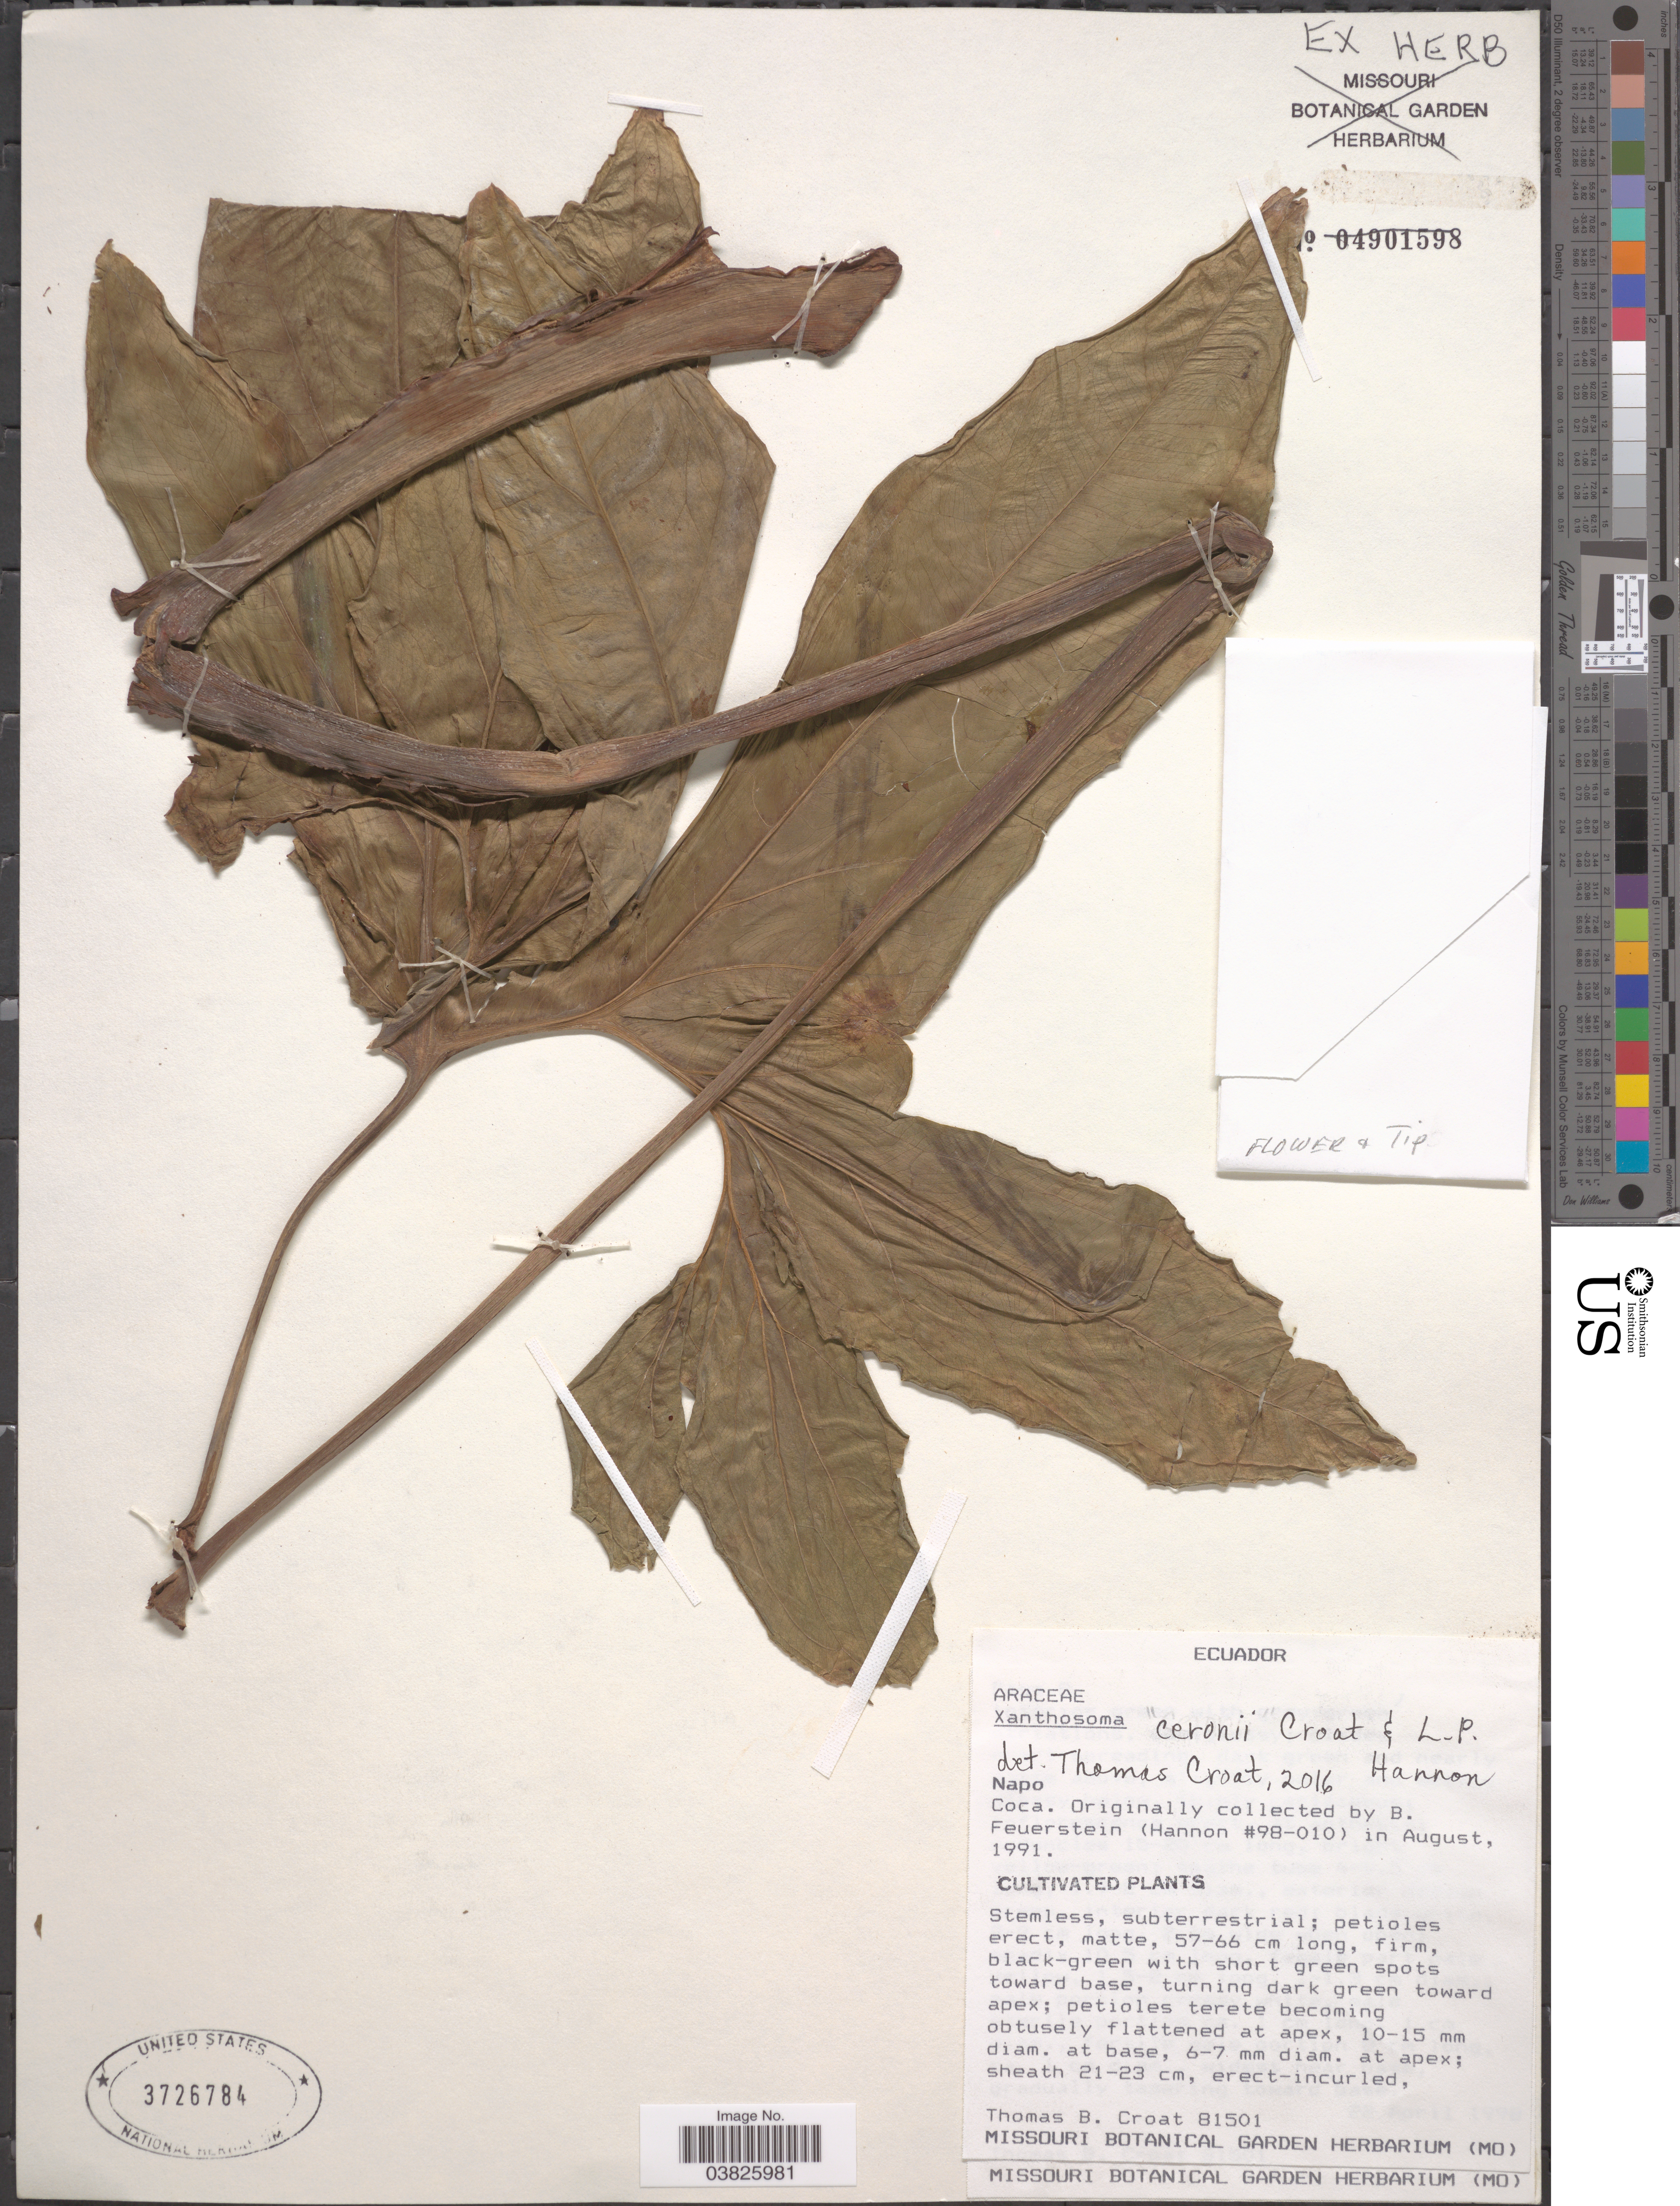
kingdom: Plantae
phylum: Tracheophyta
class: Liliopsida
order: Alismatales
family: Araceae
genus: Xanthosoma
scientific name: Xanthosoma ceronii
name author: Croat & L.P. Hannon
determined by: Croat, Thomas B., Missouri Botanical Garden (MO)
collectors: T. B. Croat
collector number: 81501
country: Ecuador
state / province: Napo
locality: Coca.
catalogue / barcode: US 3726784